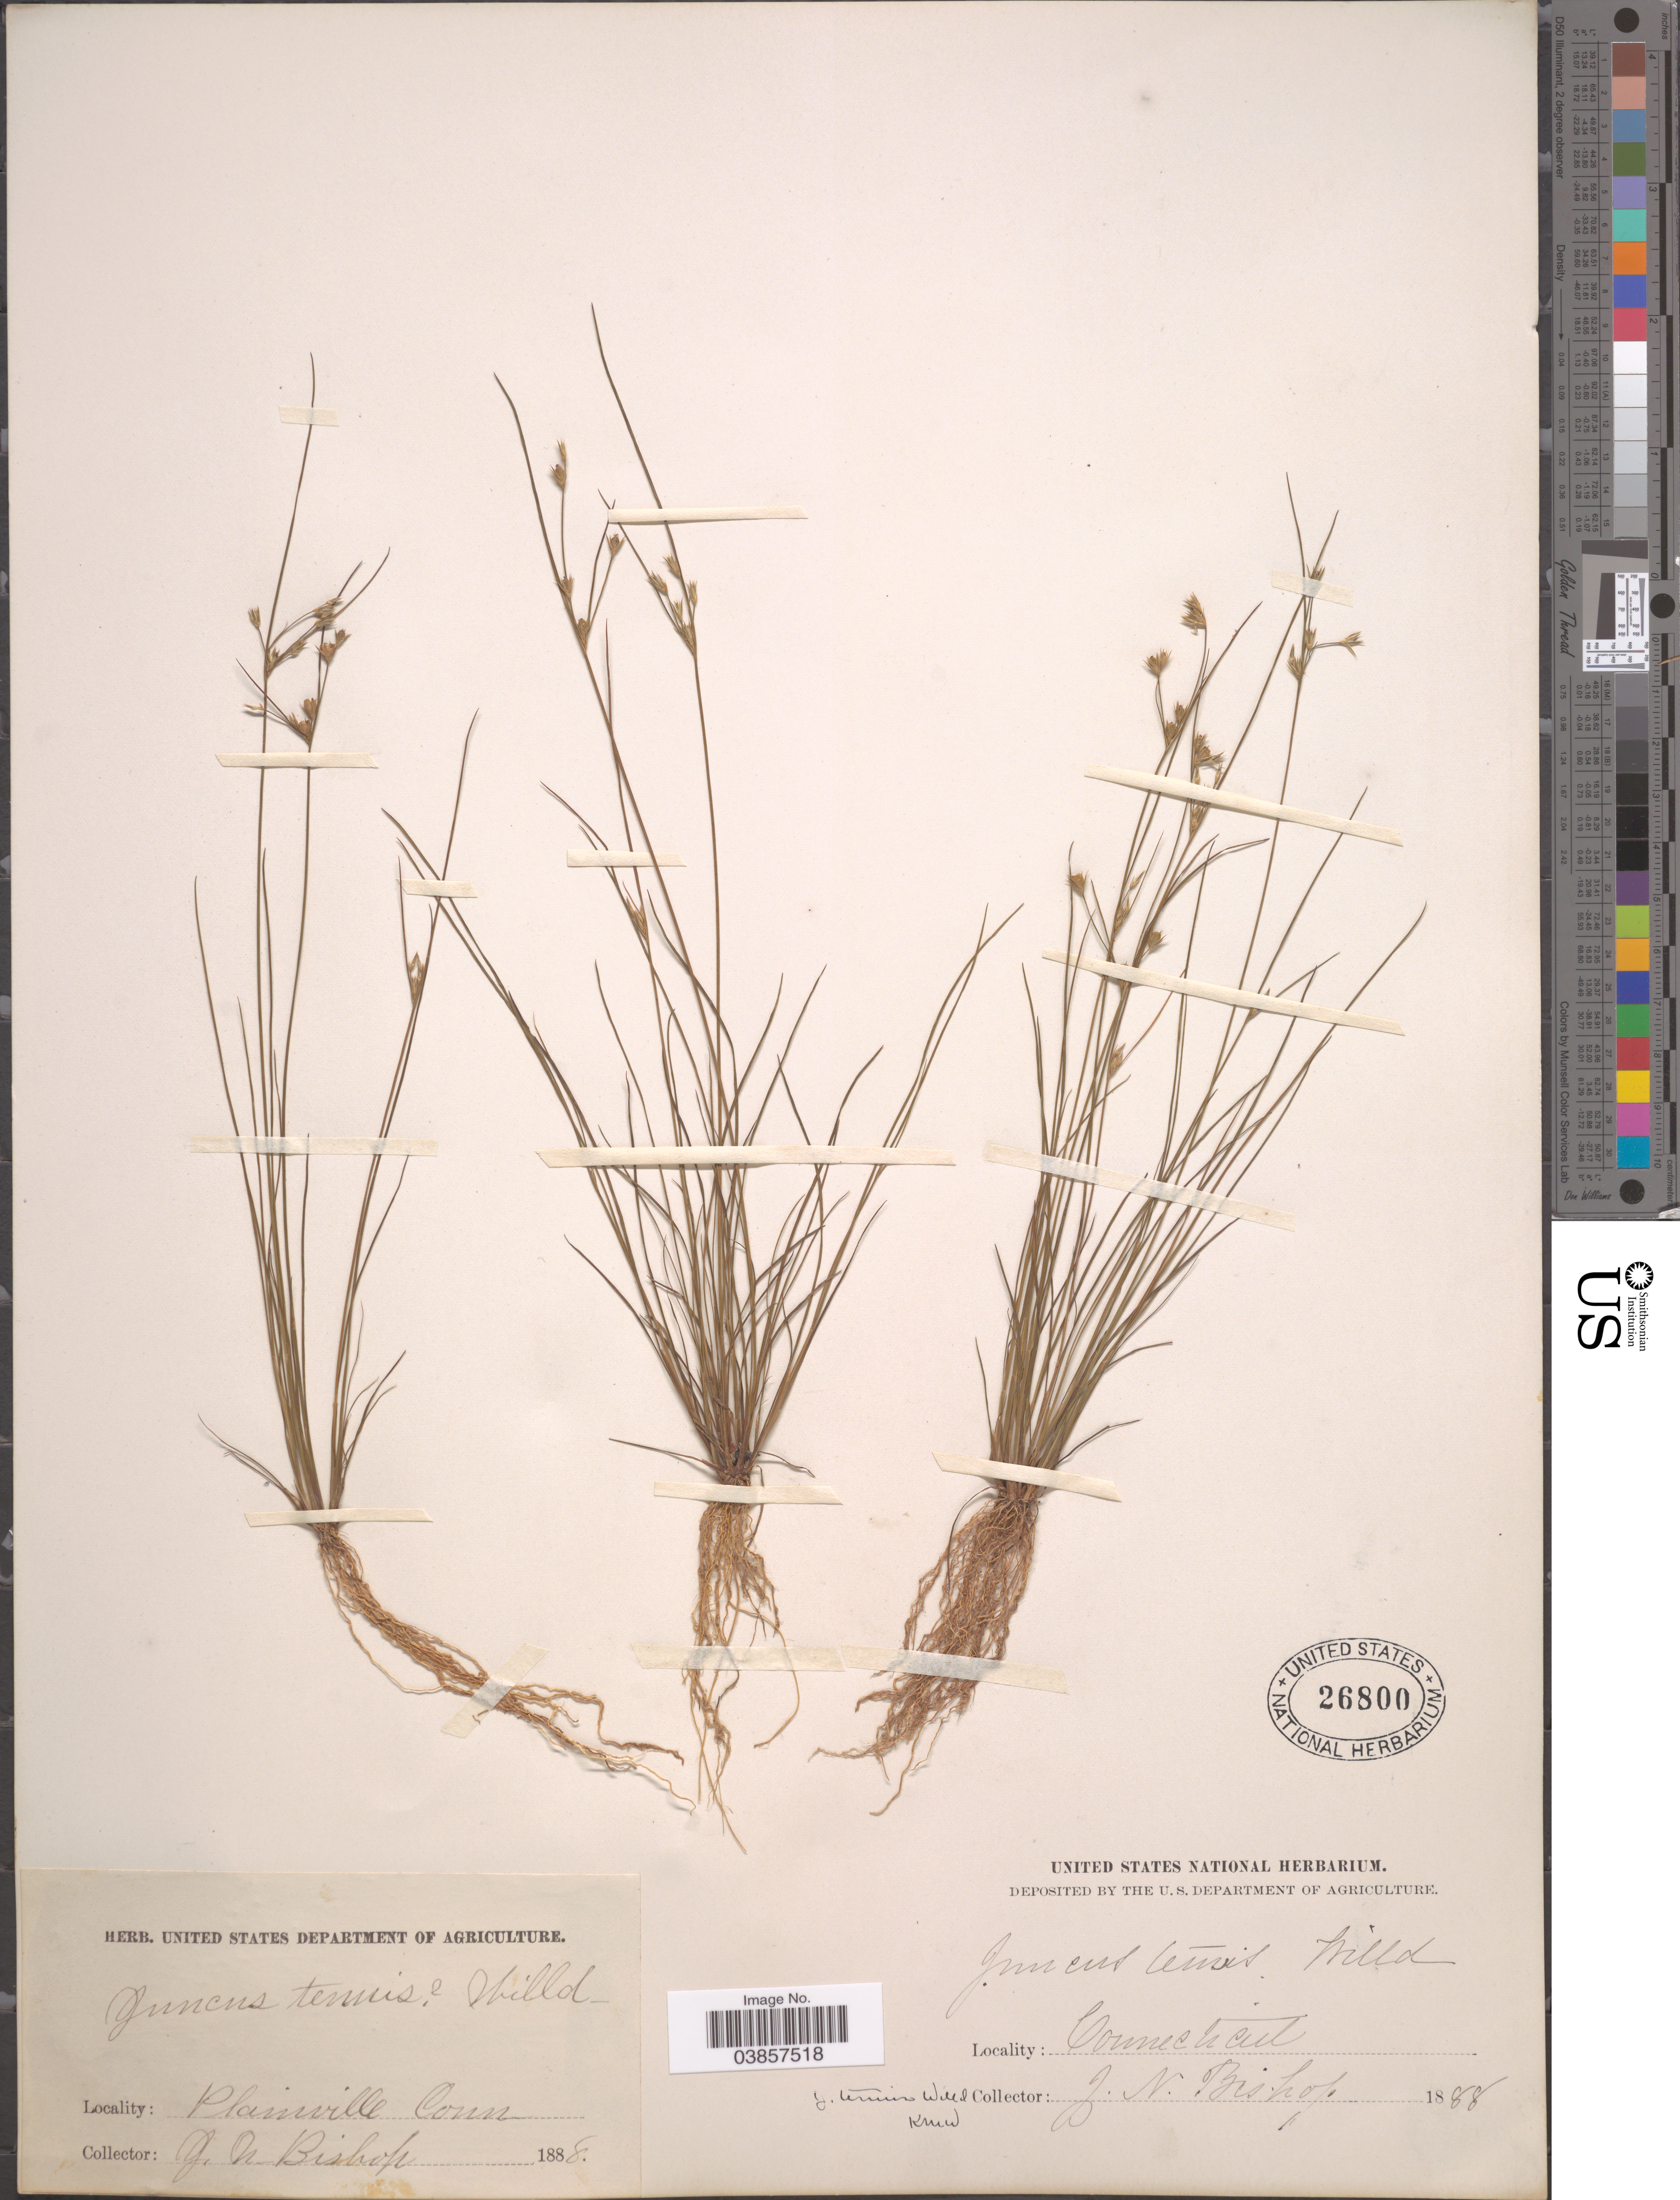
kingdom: Plantae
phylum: Tracheophyta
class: Liliopsida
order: Poales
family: Juncaceae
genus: Juncus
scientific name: Juncus tenuis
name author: Willd.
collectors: J. Bishop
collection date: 1888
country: United States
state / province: Connecticut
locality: Plainville Conn.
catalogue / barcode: US 26800